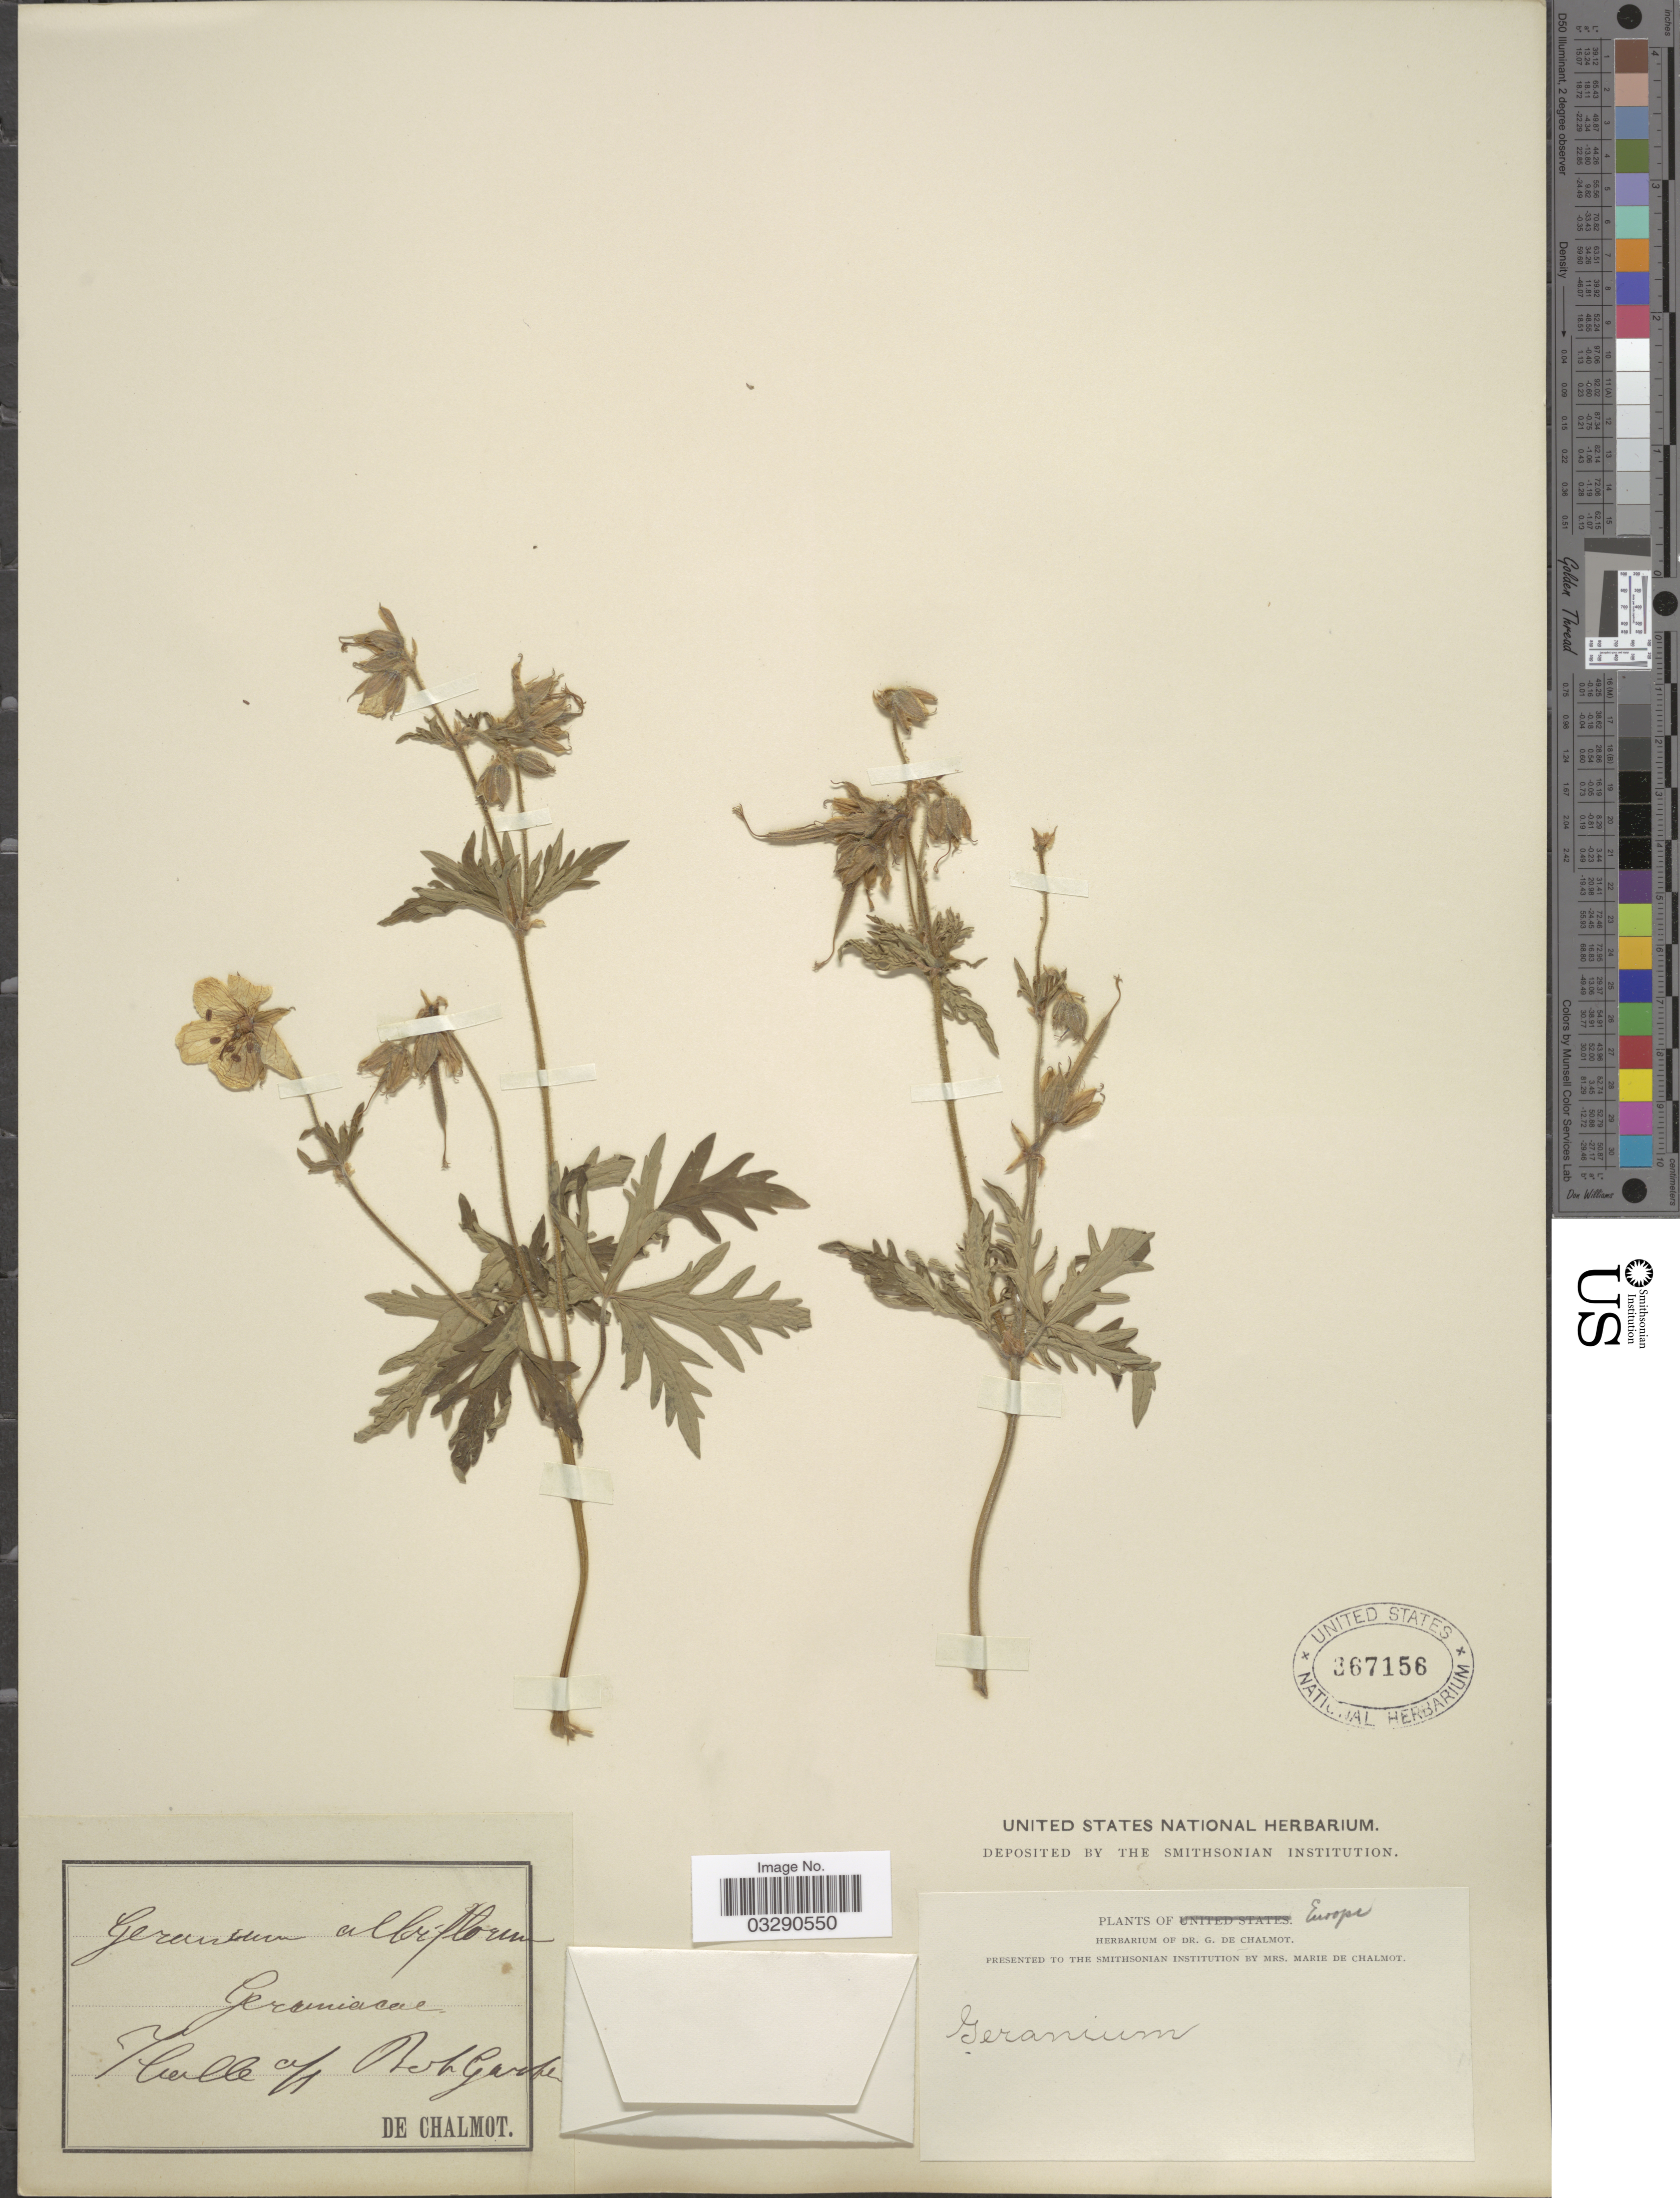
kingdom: Plantae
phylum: Tracheophyta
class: Magnoliopsida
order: Geraniales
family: Geraniaceae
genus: Geranium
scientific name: Geranium albiflorum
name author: Ledeb.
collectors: G. de Chalmot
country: Germany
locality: Europe. Halle o/s Bot Gard.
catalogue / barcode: US 367156